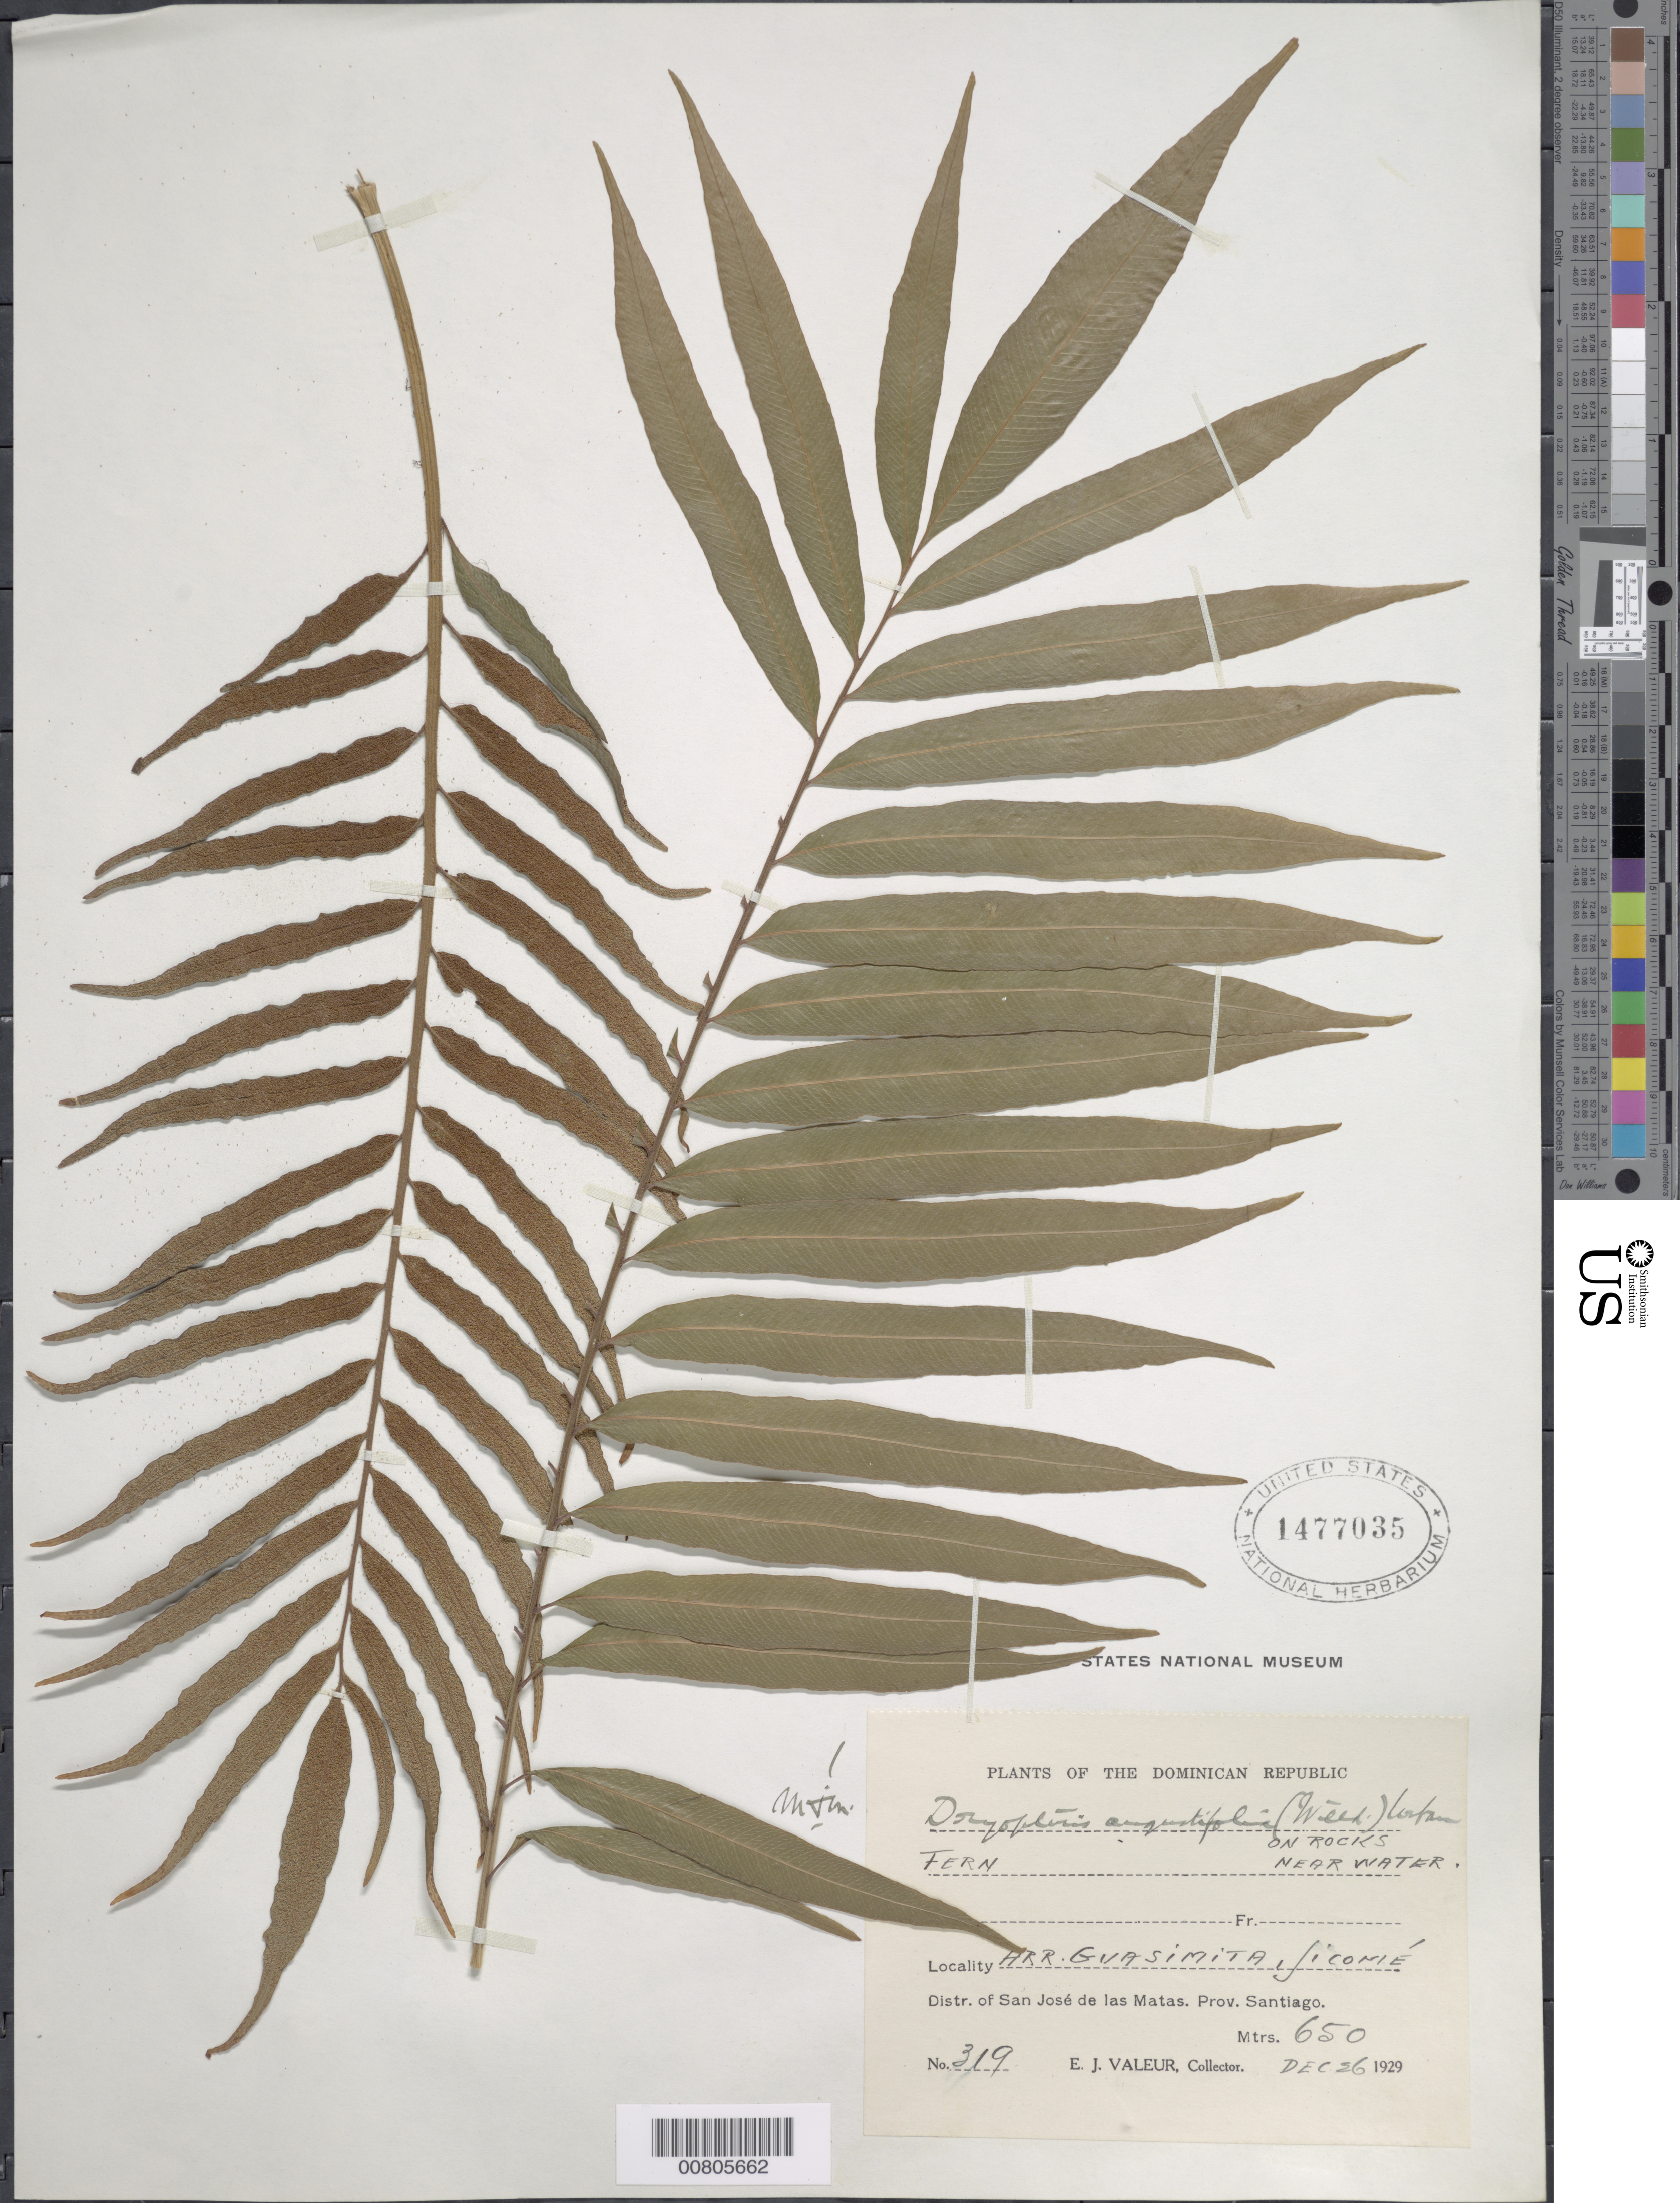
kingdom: Plantae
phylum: Tracheophyta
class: Polypodiopsida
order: Polypodiales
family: Thelypteridaceae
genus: Meniscium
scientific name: Meniscium angustifolium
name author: Willd.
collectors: E. Valeur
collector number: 319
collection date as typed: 26 Dec 1929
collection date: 1929-12-26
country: Dominican Republic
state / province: Santiago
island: Hispaniola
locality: Distr. San José de las Matas, Arr. Guasimita, Jicomié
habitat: On rocks near water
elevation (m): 650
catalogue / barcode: US 1477035